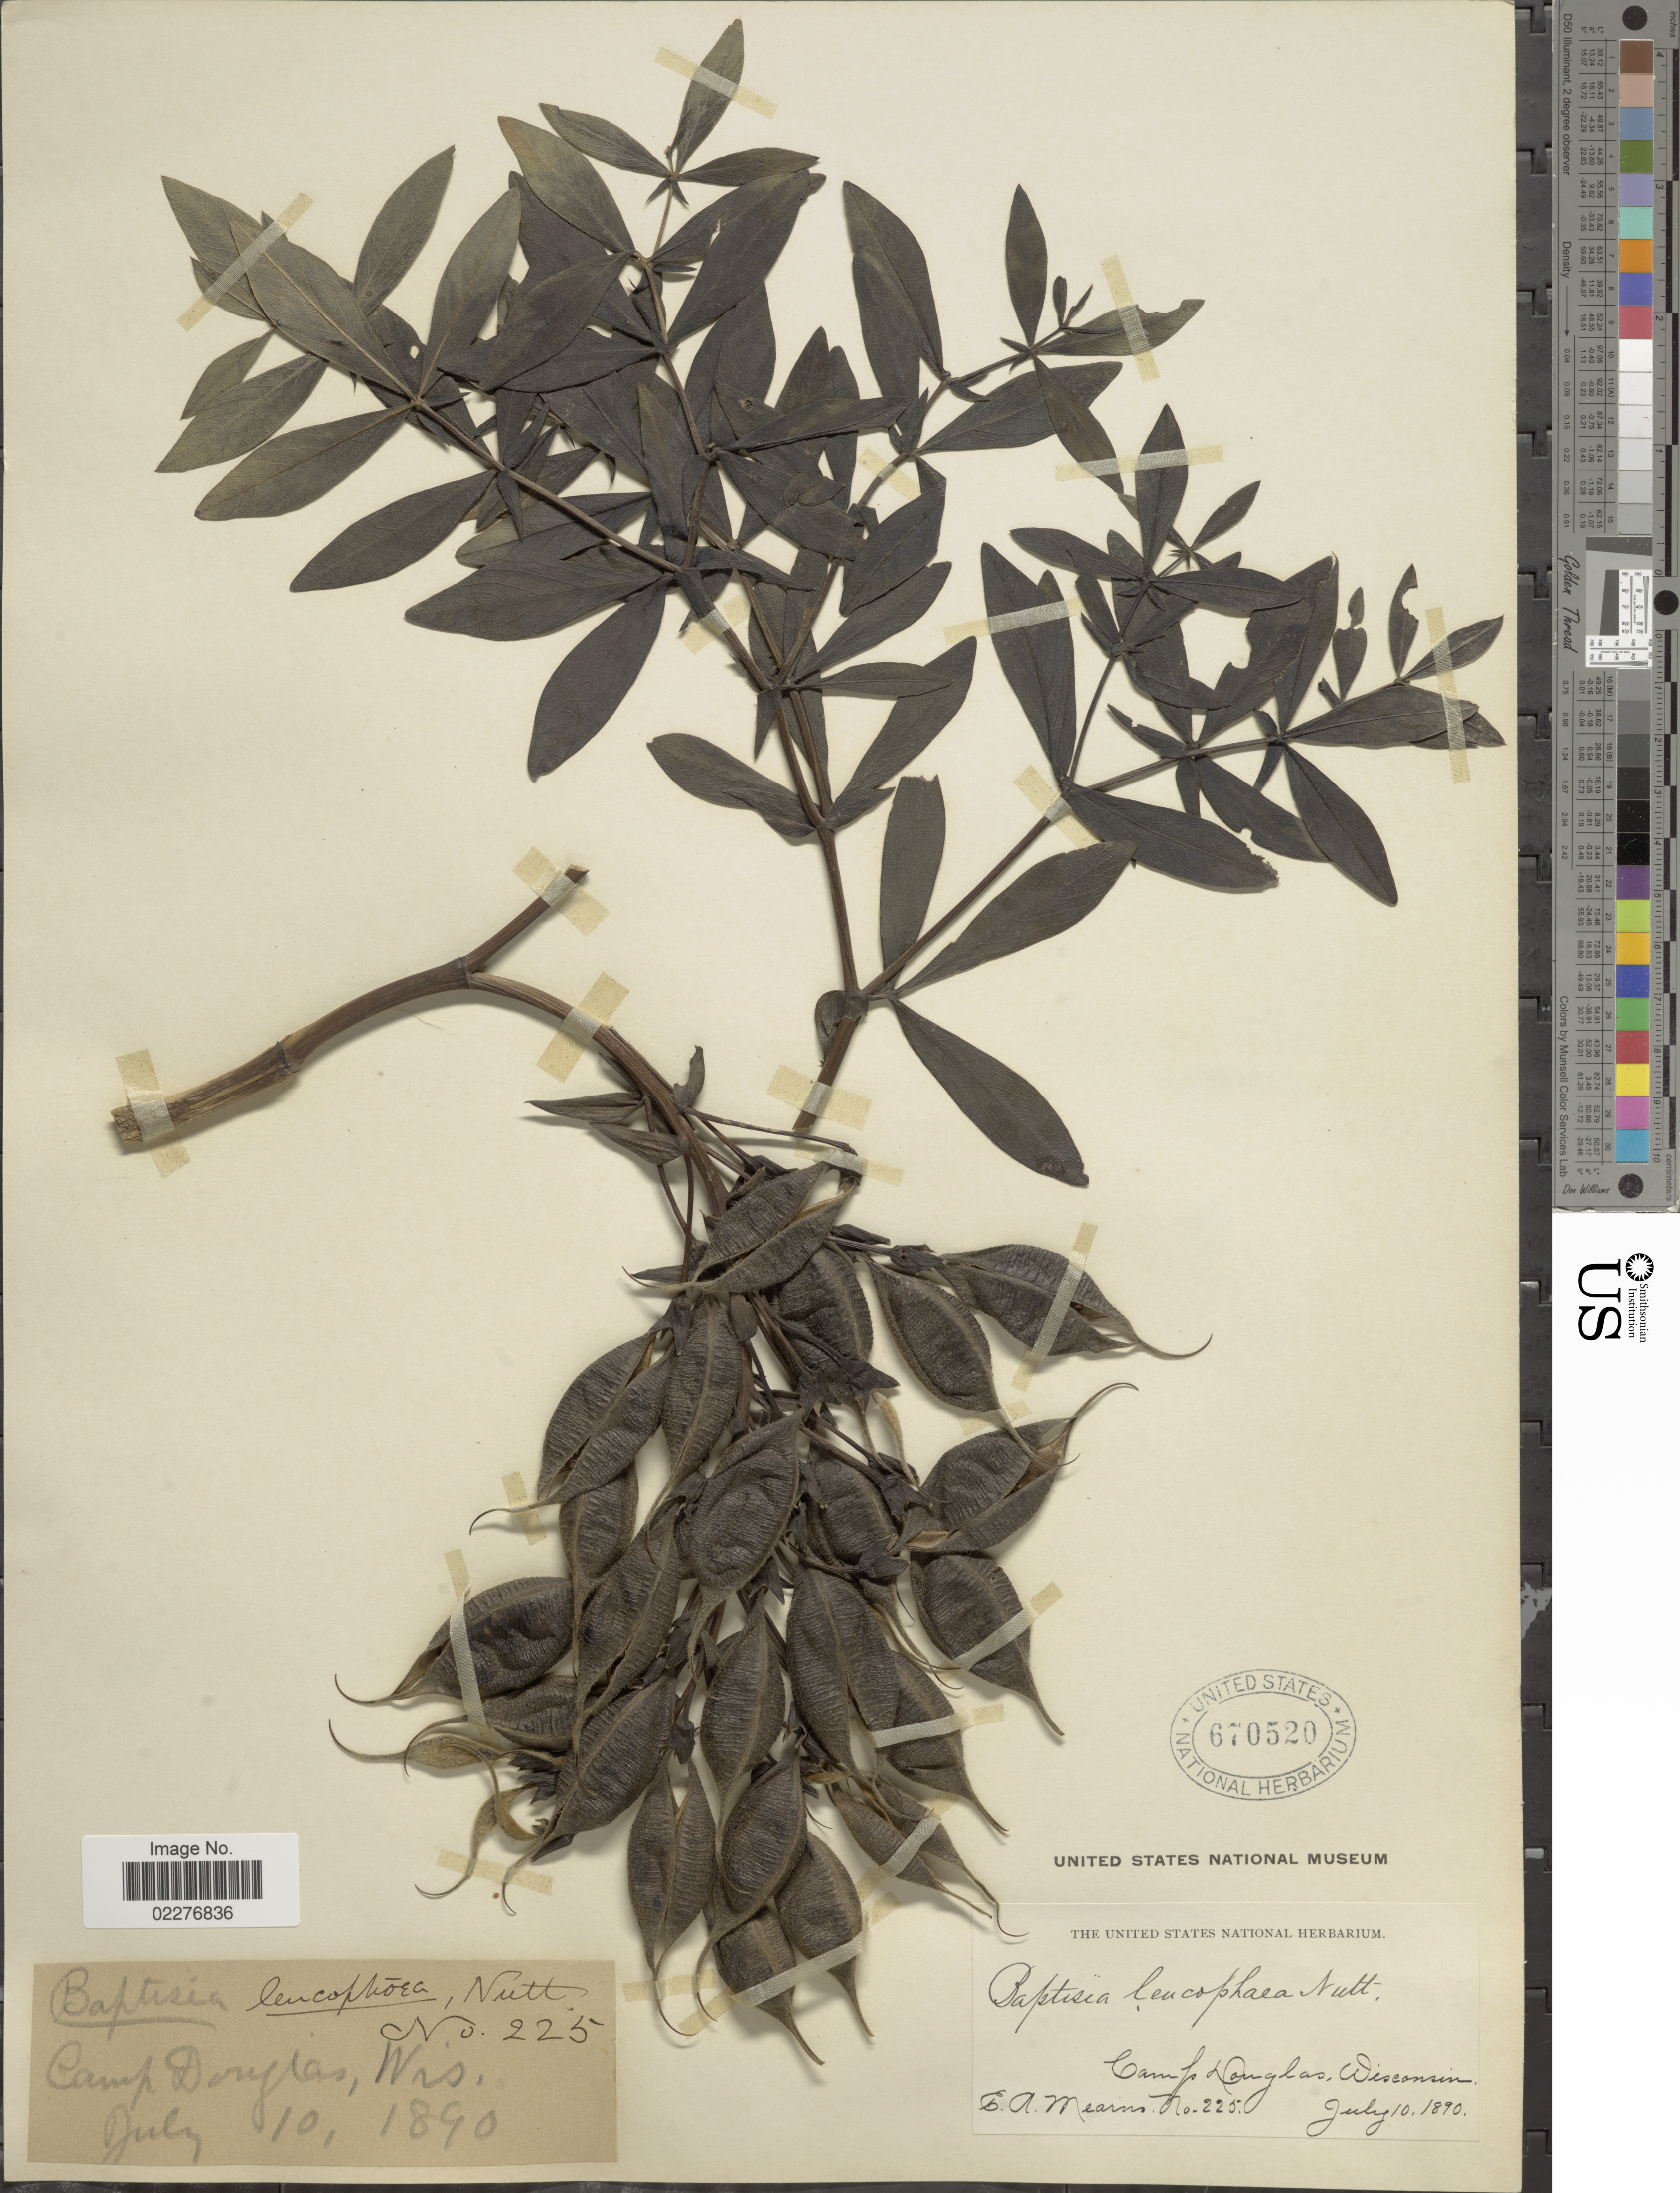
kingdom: Plantae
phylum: Tracheophyta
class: Magnoliopsida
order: Fabales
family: Fabaceae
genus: Baptisia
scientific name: Baptisia leucophaea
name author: Nutt.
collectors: E. A. Mearns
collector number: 225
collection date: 1890-07-10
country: United States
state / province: Wisconsin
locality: Camp Douglas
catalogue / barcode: US 670520